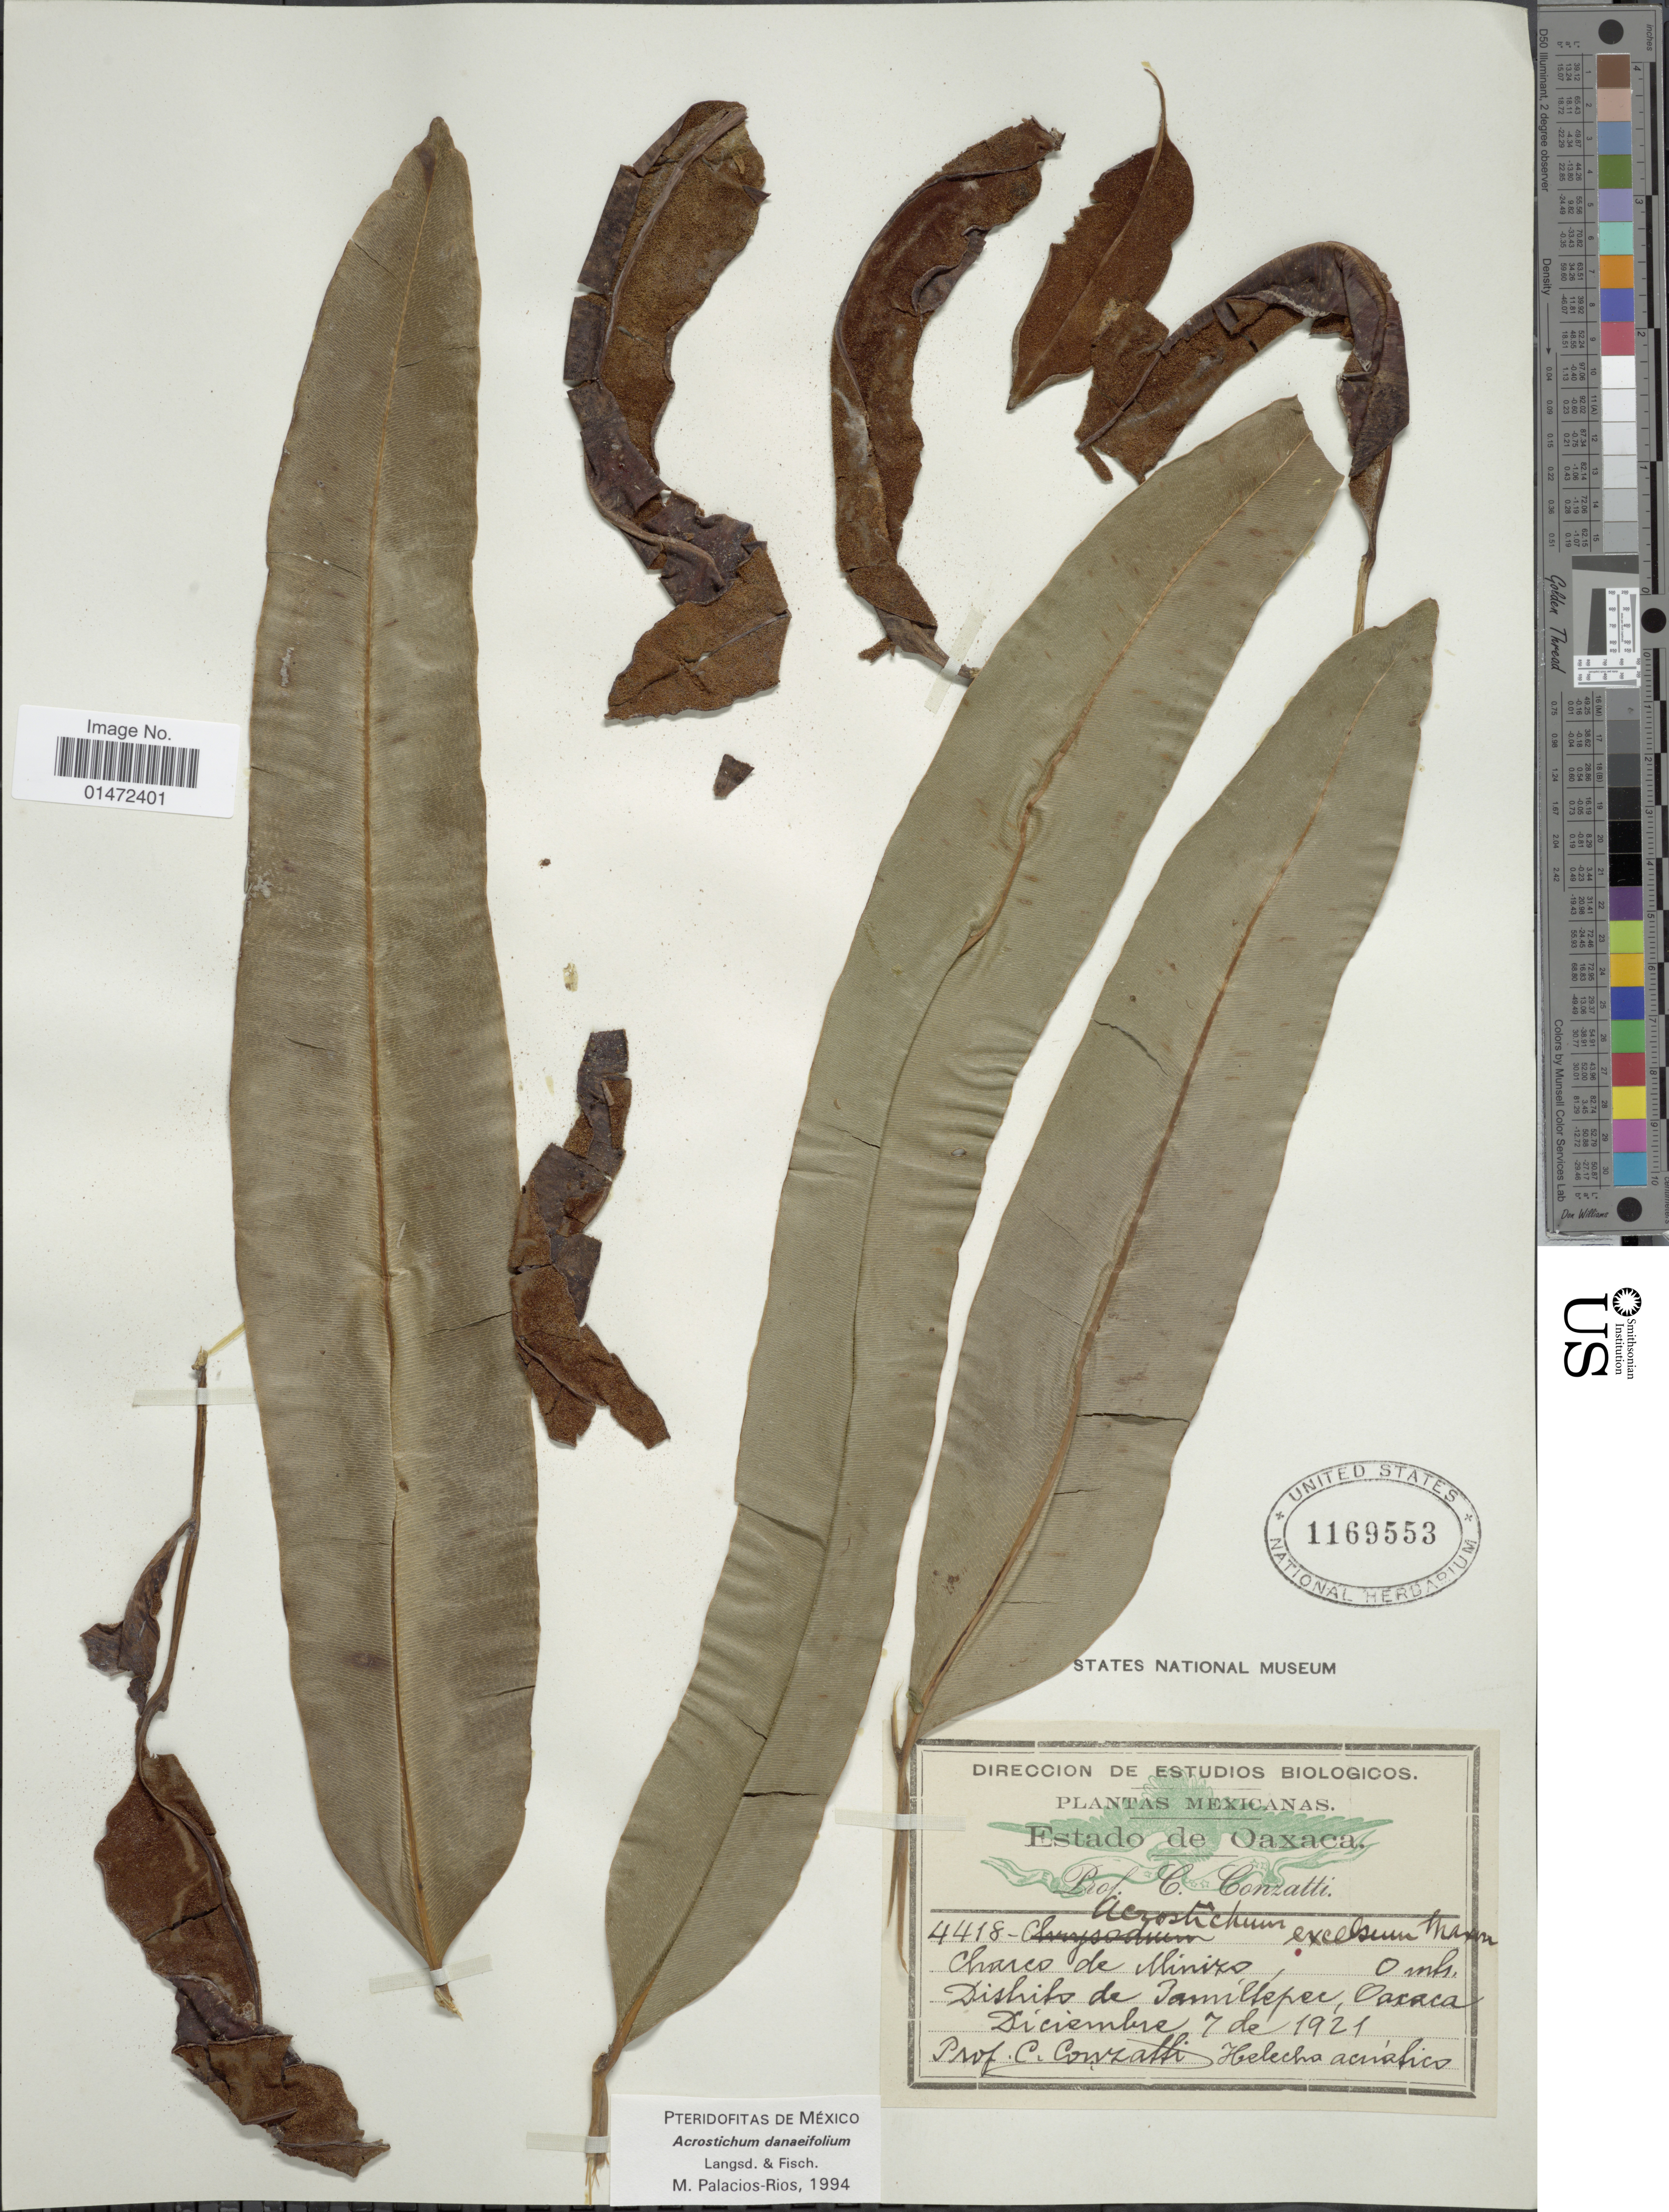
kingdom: Plantae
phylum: Tracheophyta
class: Polypodiopsida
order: Polypodiales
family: Pteridaceae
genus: Acrostichum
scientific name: Acrostichum danaeifolium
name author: Langsd. & Fisch.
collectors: C. Conzatti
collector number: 4418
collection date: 1921-12-07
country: Mexico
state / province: Oaxaca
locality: Chareo de collanles a Minizo, Distrito de Jamiltepec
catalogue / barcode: US 1169553